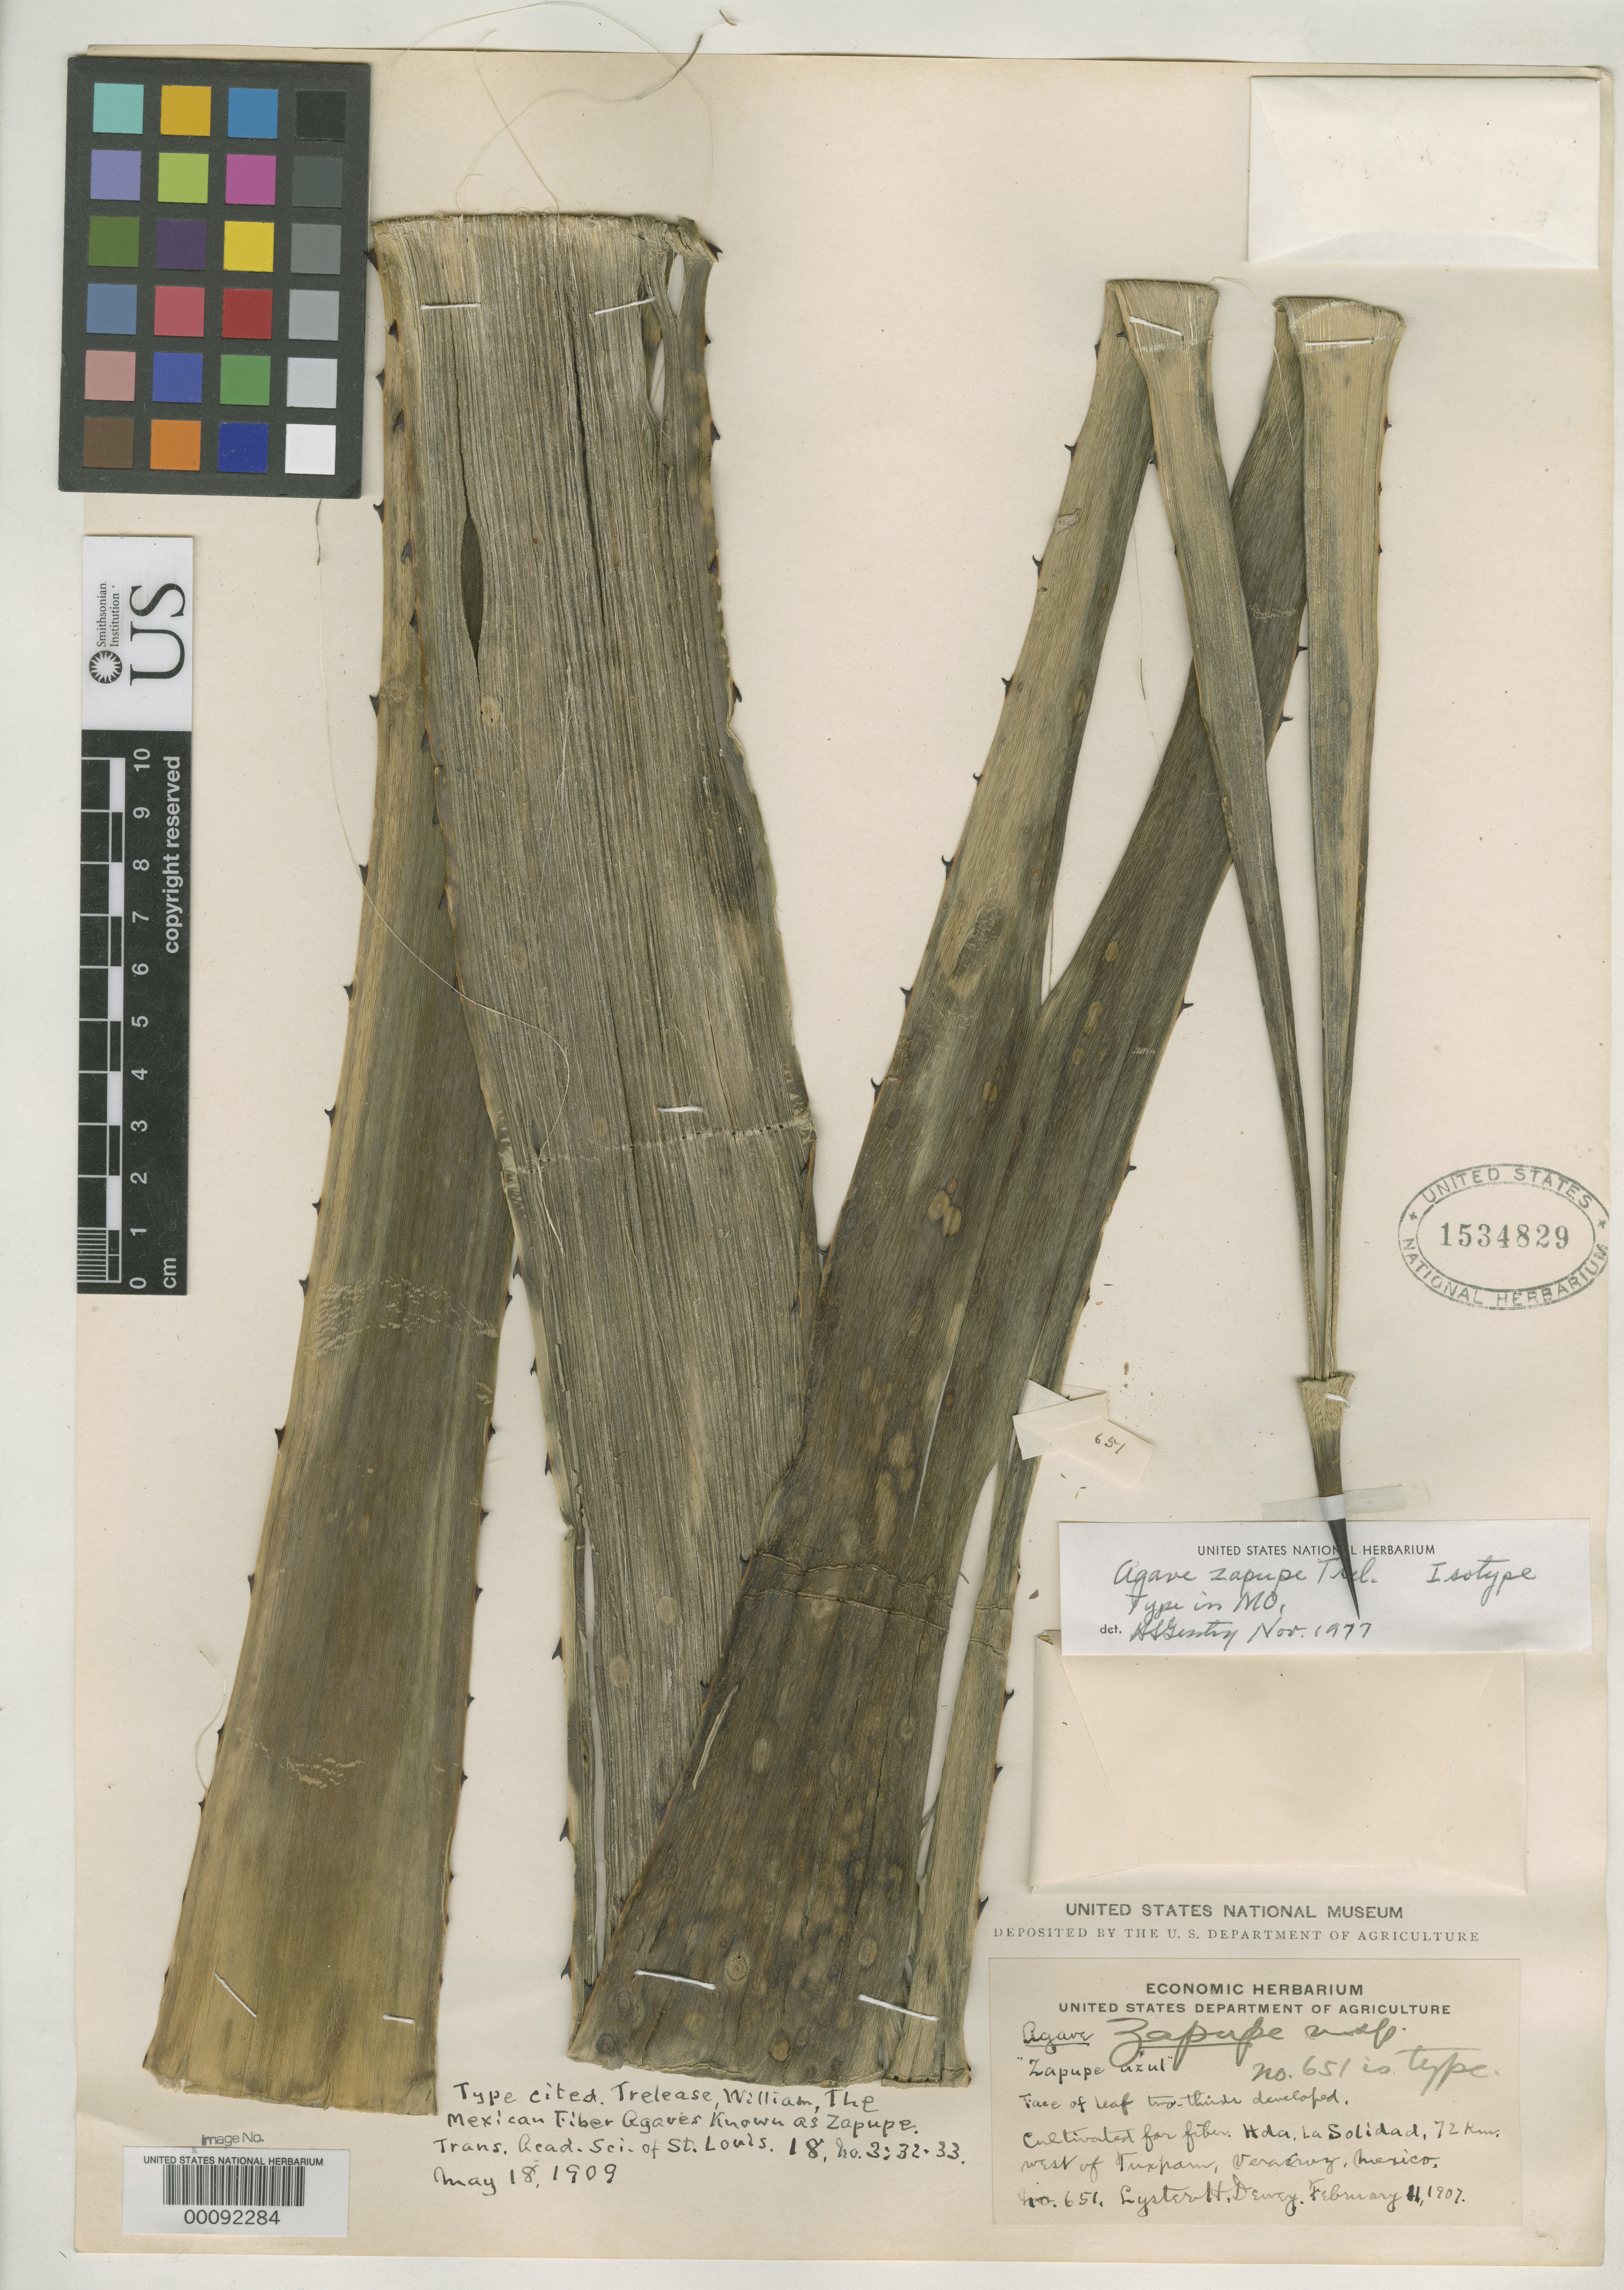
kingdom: Plantae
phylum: Tracheophyta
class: Liliopsida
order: Asparagales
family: Asparagaceae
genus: Agave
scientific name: Agave zapupe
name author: Trel.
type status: Isotype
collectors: L. H. Dewey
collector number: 651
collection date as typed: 11 Feb 1907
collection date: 1907-02-11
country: Mexico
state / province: Veracruz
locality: West of Tuxpam.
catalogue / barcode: US 1534829